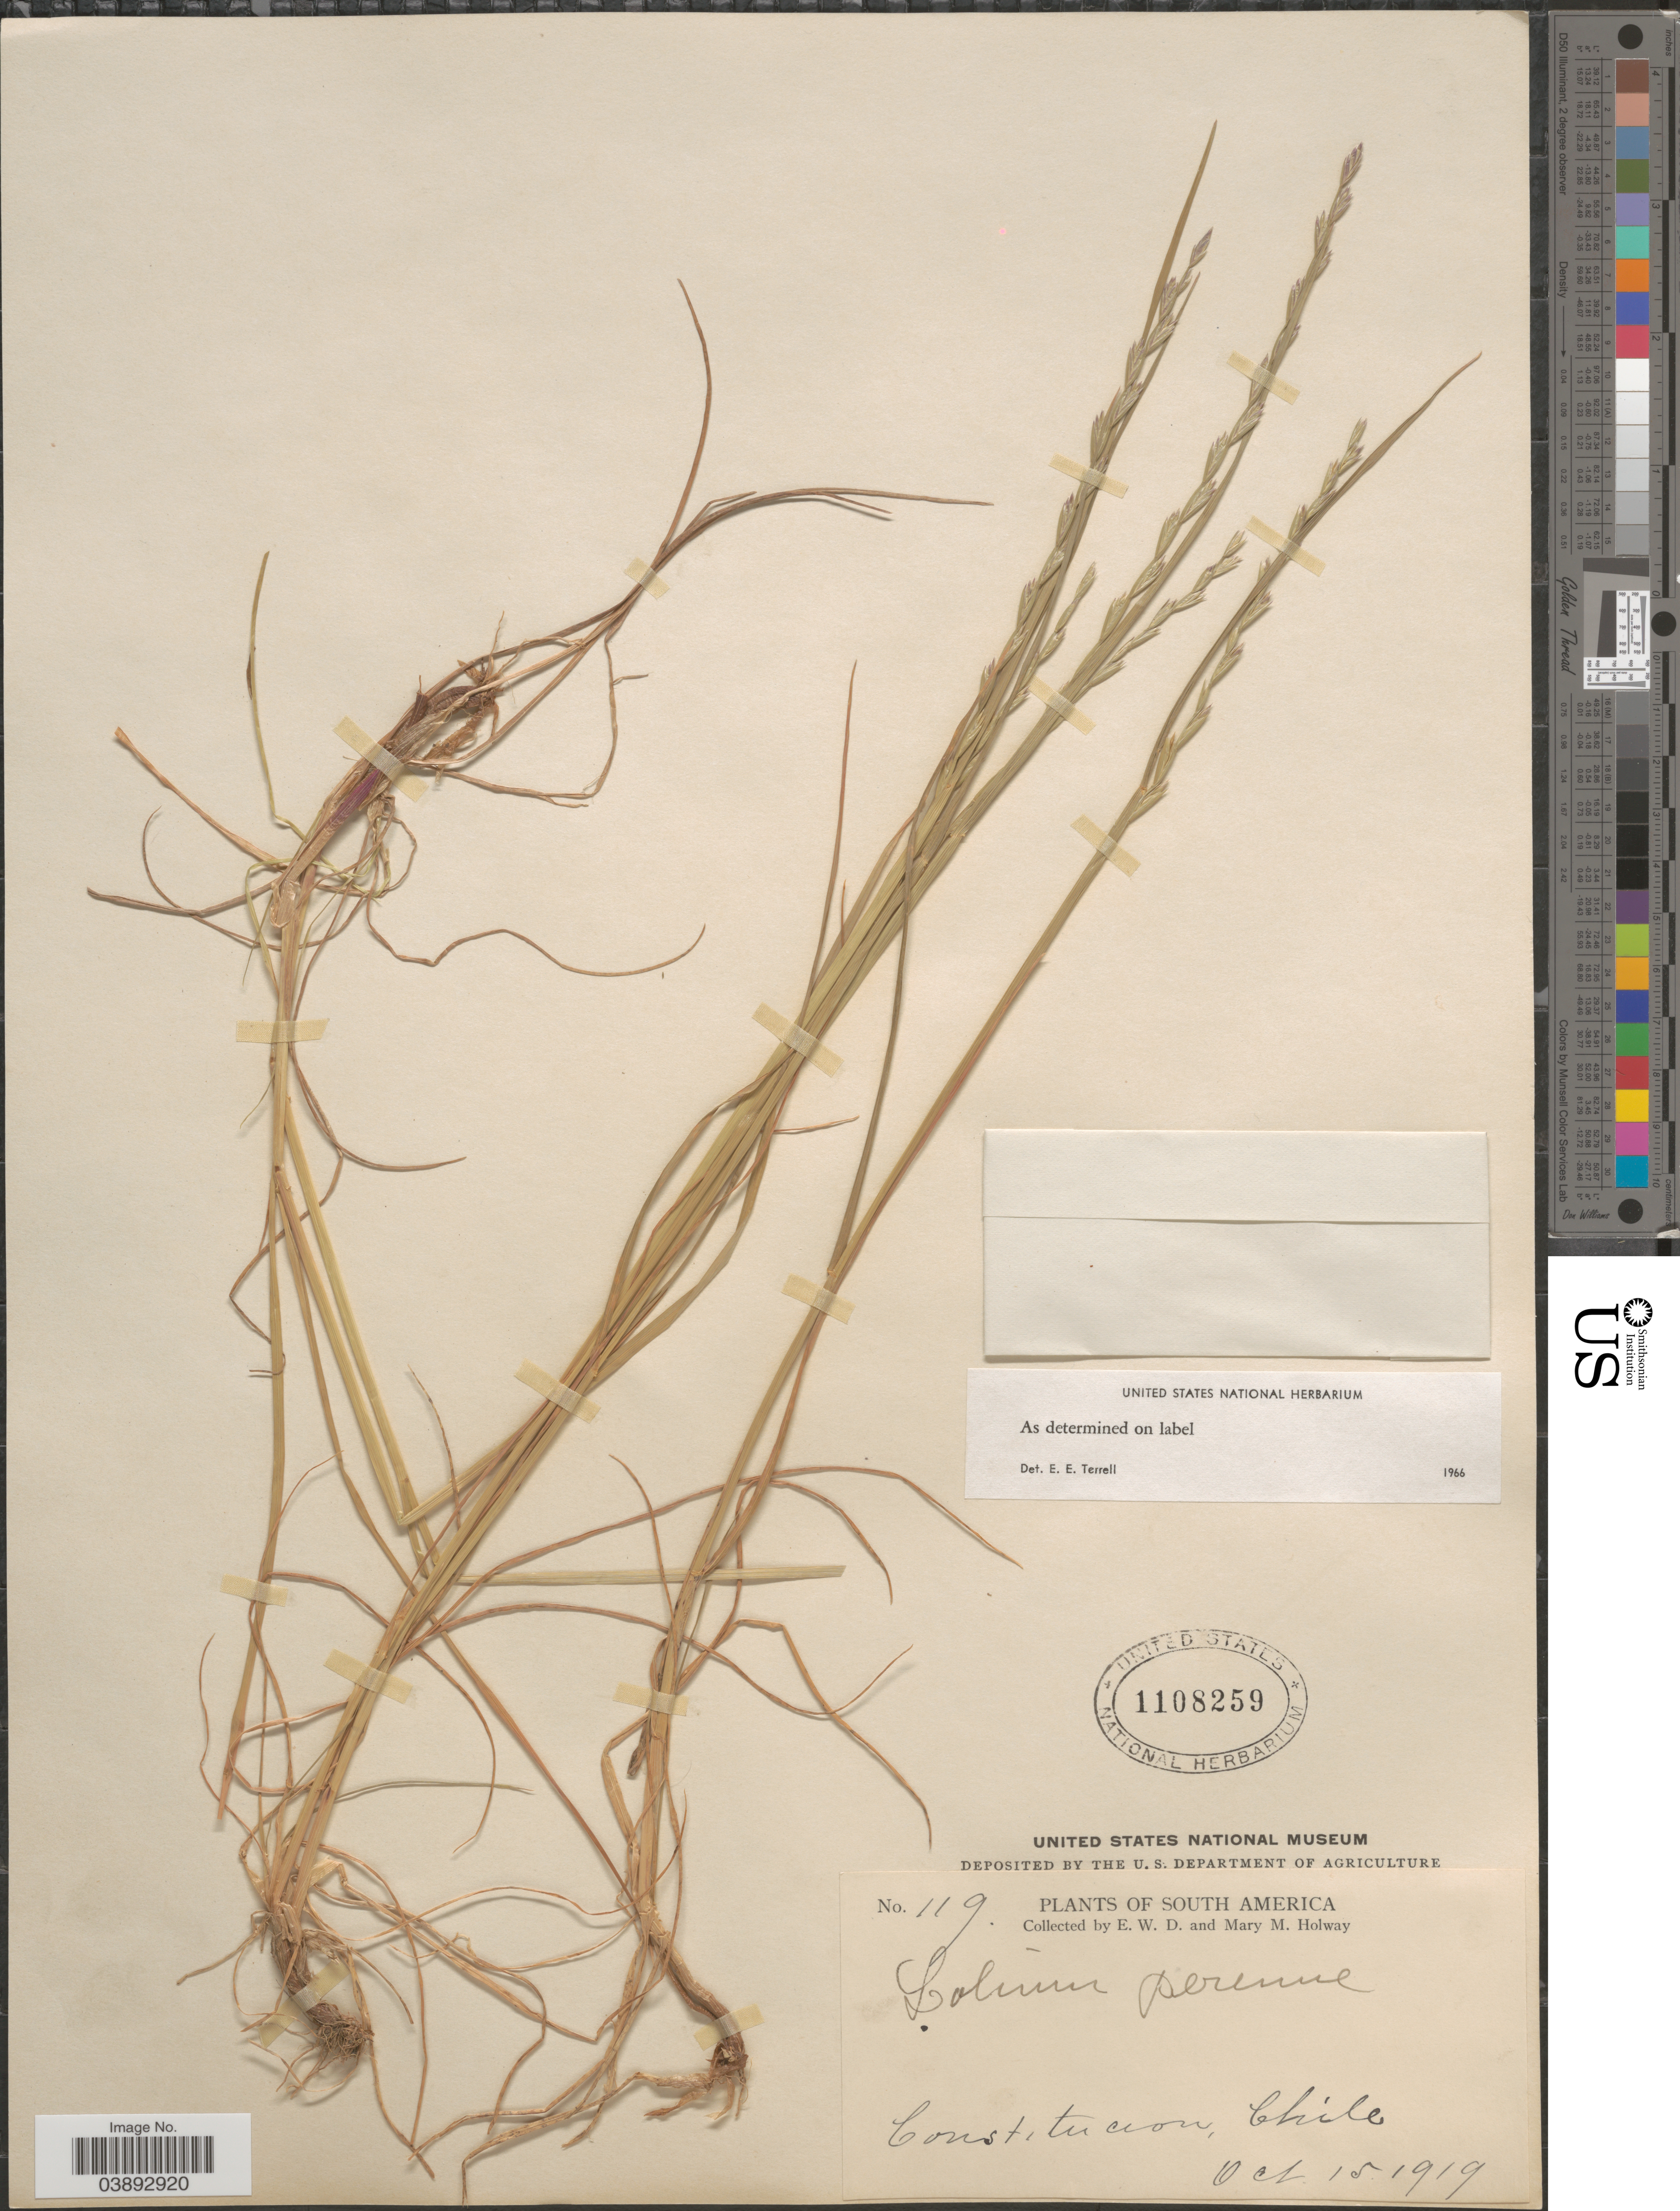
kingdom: Plantae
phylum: Tracheophyta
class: Liliopsida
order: Poales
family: Poaceae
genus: Lolium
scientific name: Lolium perenne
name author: L.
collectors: E. W. D. Holway & M. M. Holway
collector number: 119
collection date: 1919-10-15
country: Chile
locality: Constitucion.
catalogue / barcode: US 1108259